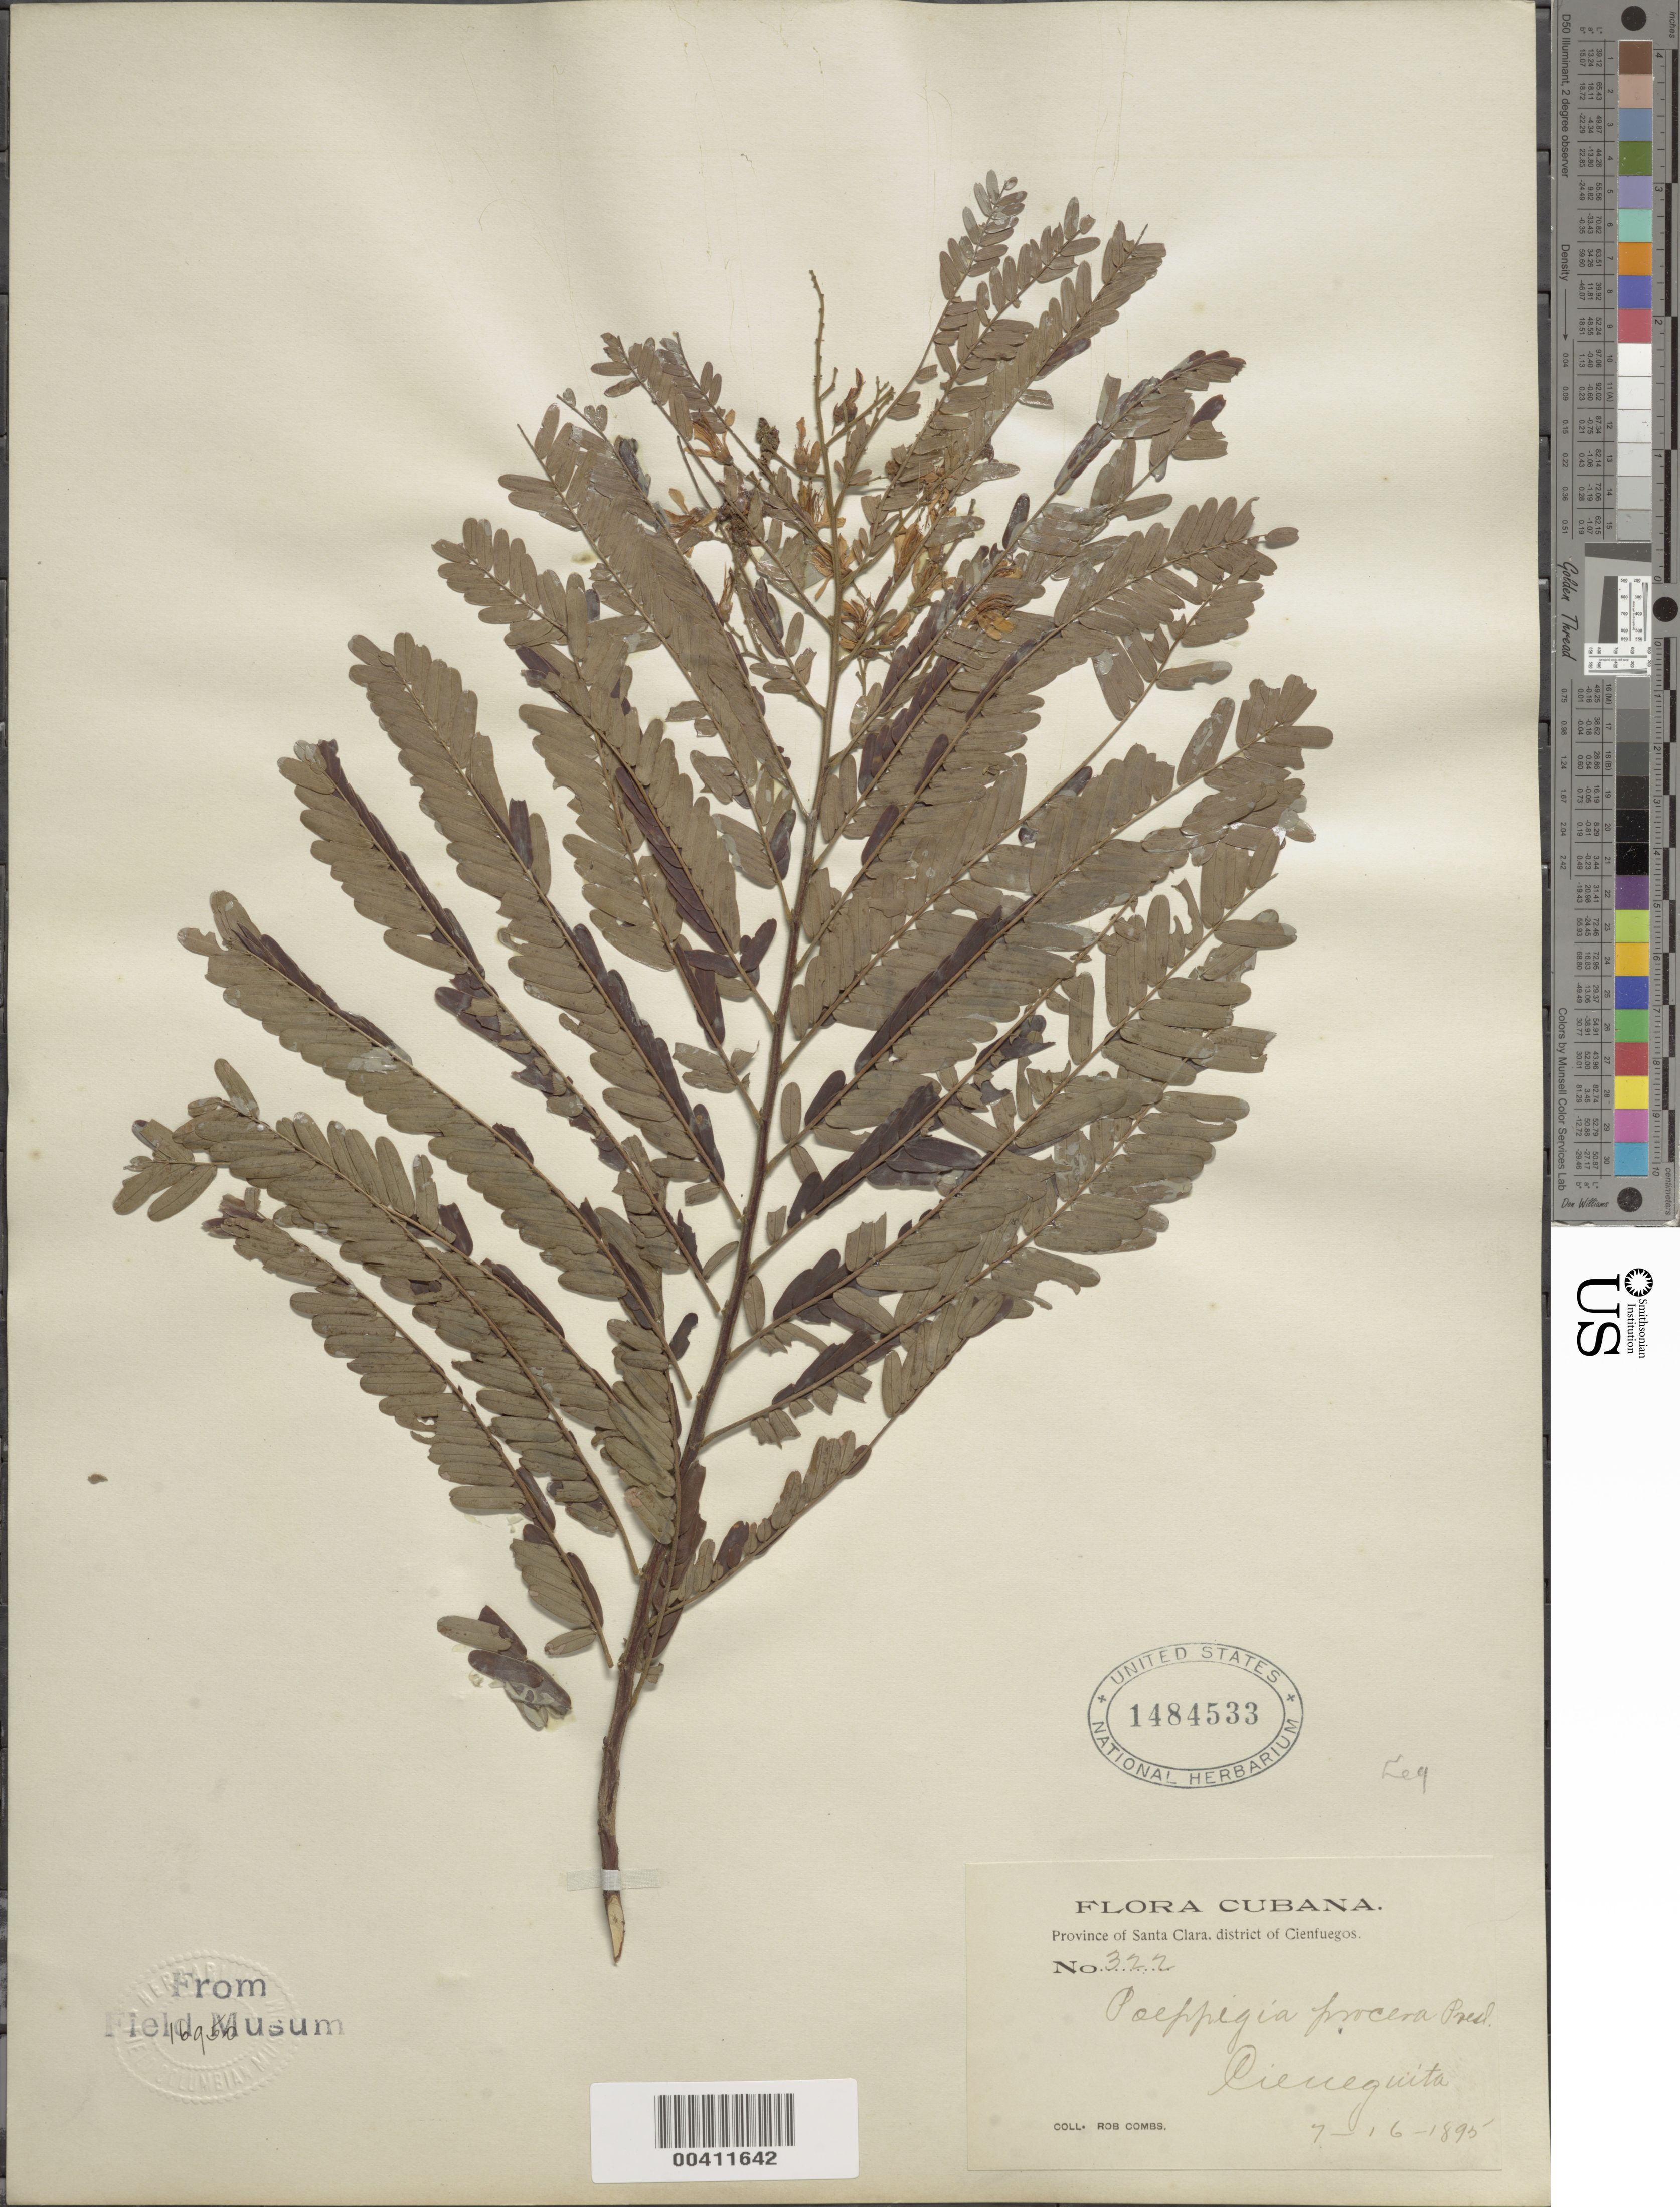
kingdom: Plantae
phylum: Tracheophyta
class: Magnoliopsida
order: Fabales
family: Fabaceae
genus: Poeppigia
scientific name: Poeppigia procera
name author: C. Presl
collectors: R. Combs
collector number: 322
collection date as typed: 16 Jul 1895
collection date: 1895-07-16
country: Cuba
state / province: Las Villas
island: Greater Antilles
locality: Cieneguita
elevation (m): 183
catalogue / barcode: US 1484533